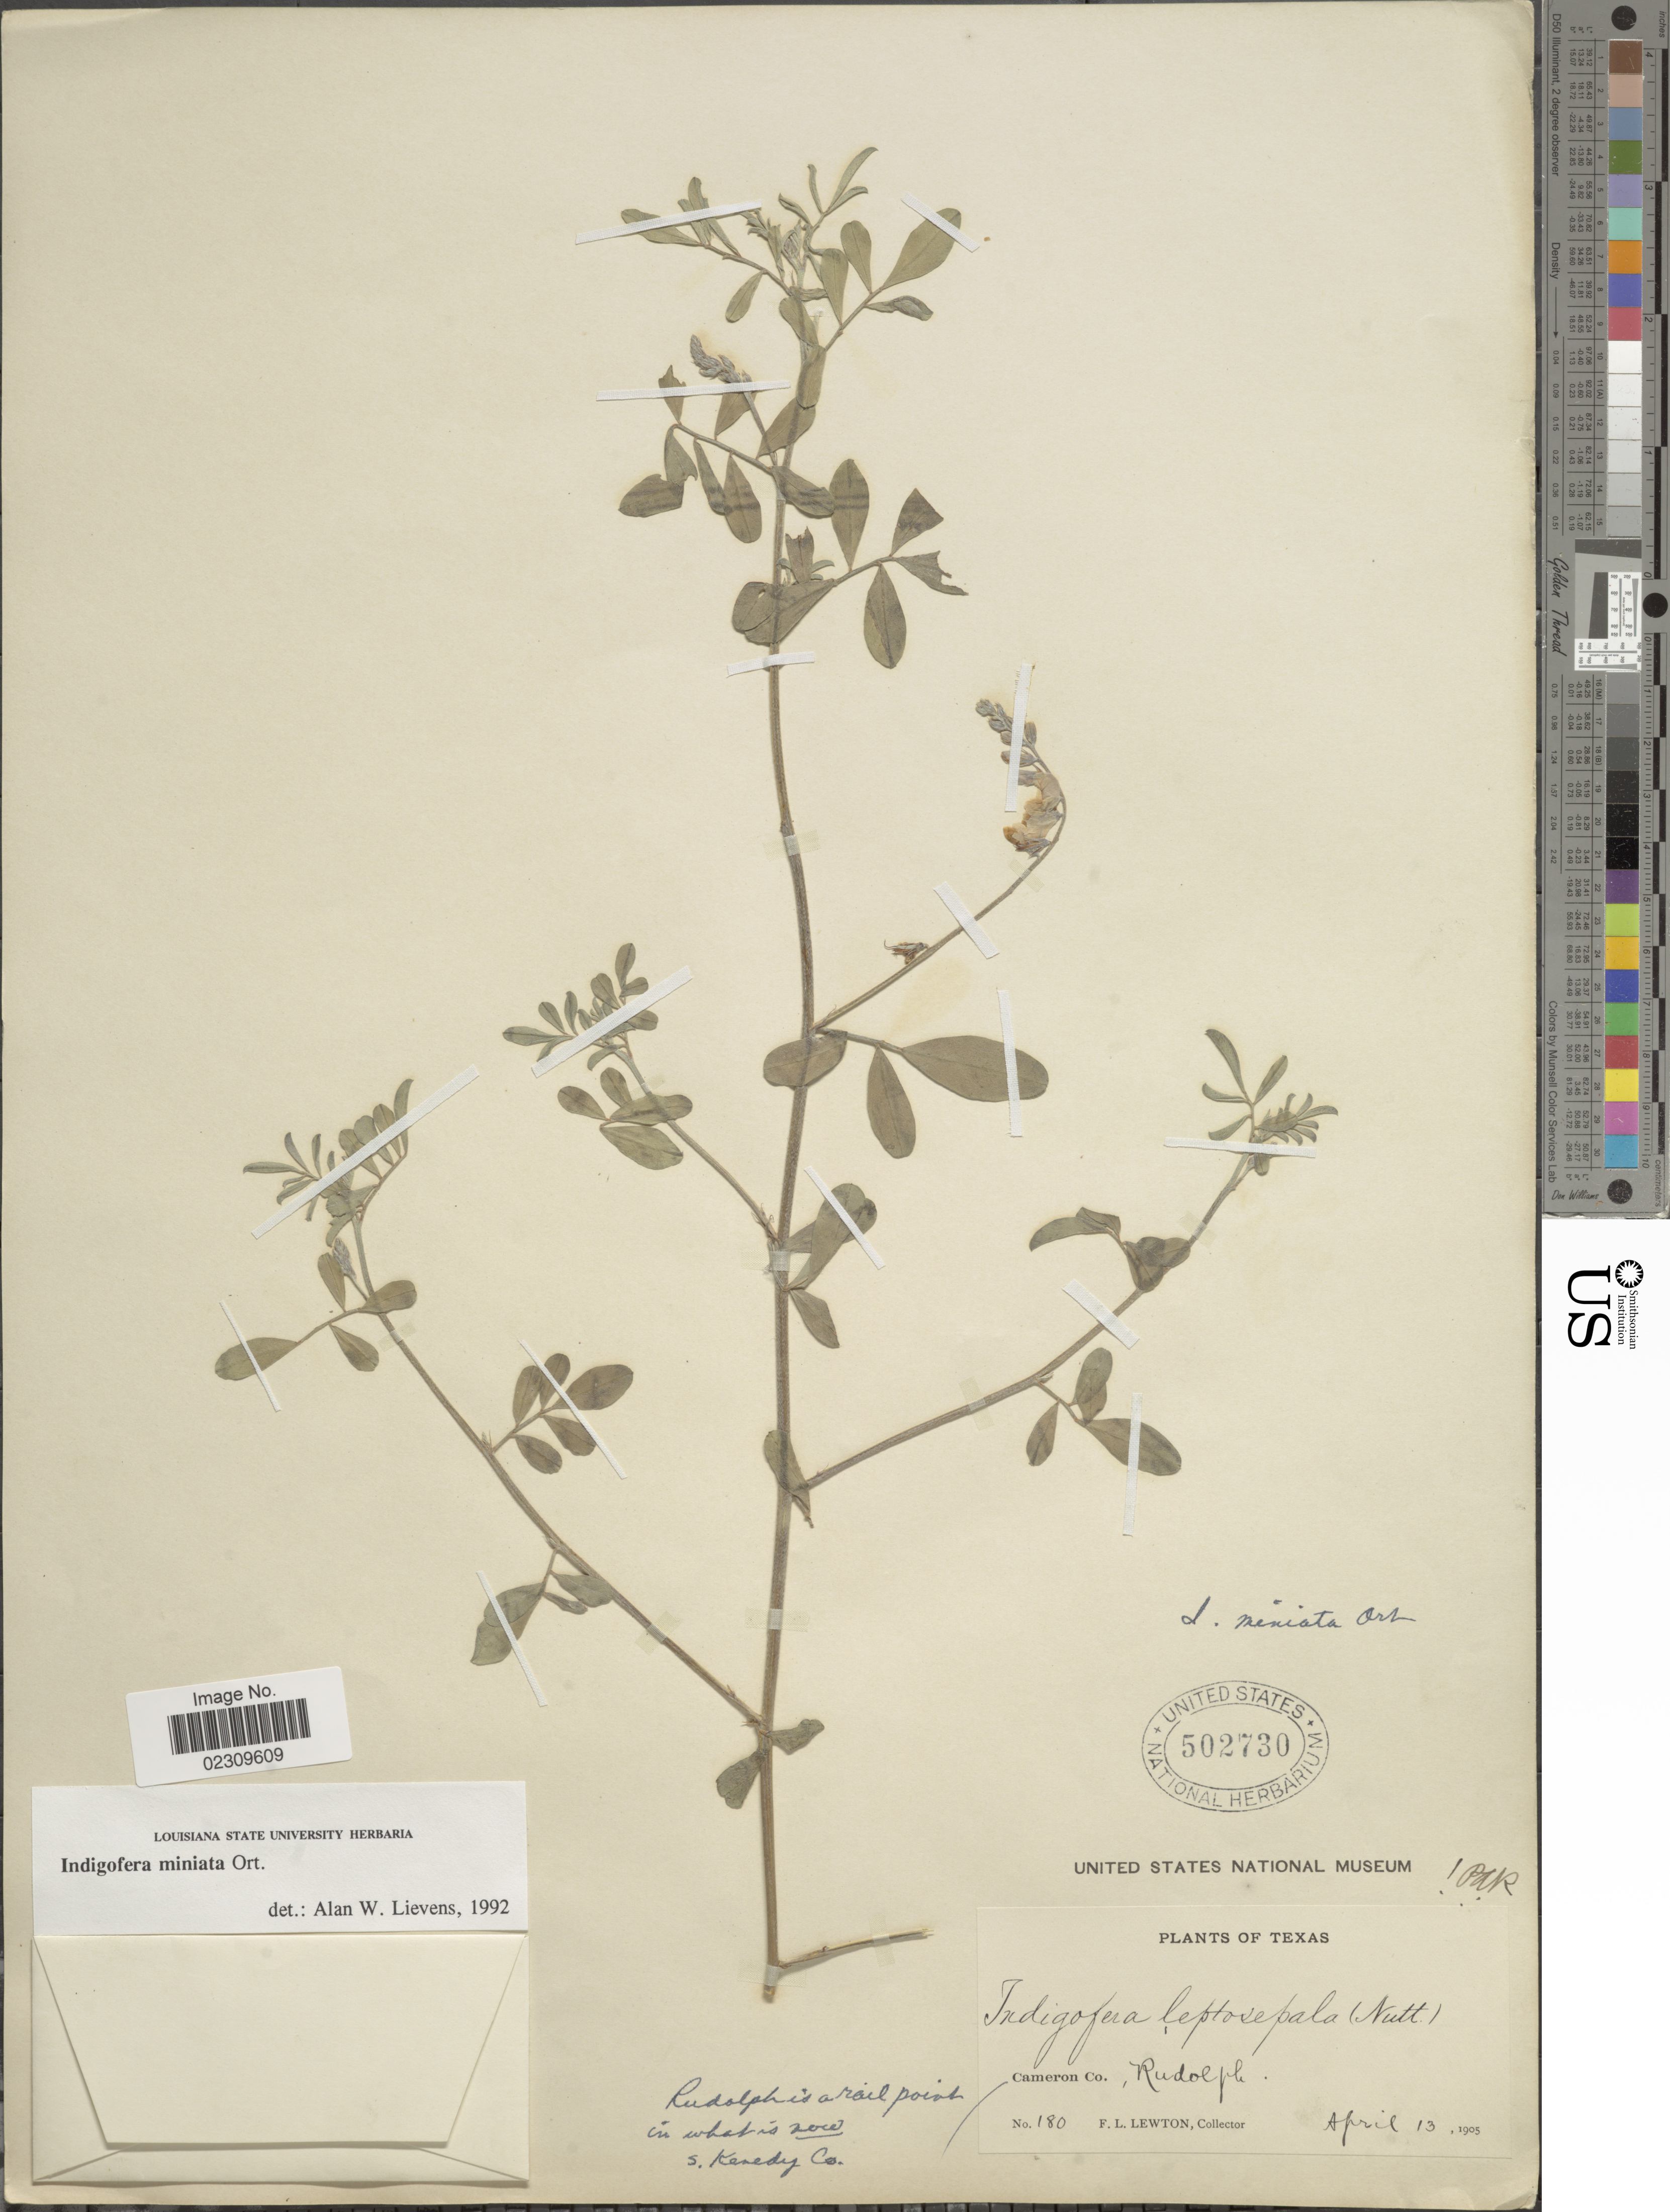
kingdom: Plantae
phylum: Tracheophyta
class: Magnoliopsida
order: Fabales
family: Fabaceae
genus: Indigofera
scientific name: Indigofera miniata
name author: Orteg.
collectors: F. L. Lewton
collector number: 180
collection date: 1905-04-13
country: United States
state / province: Texas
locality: Cameron Co., Rudolph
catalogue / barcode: US 502730